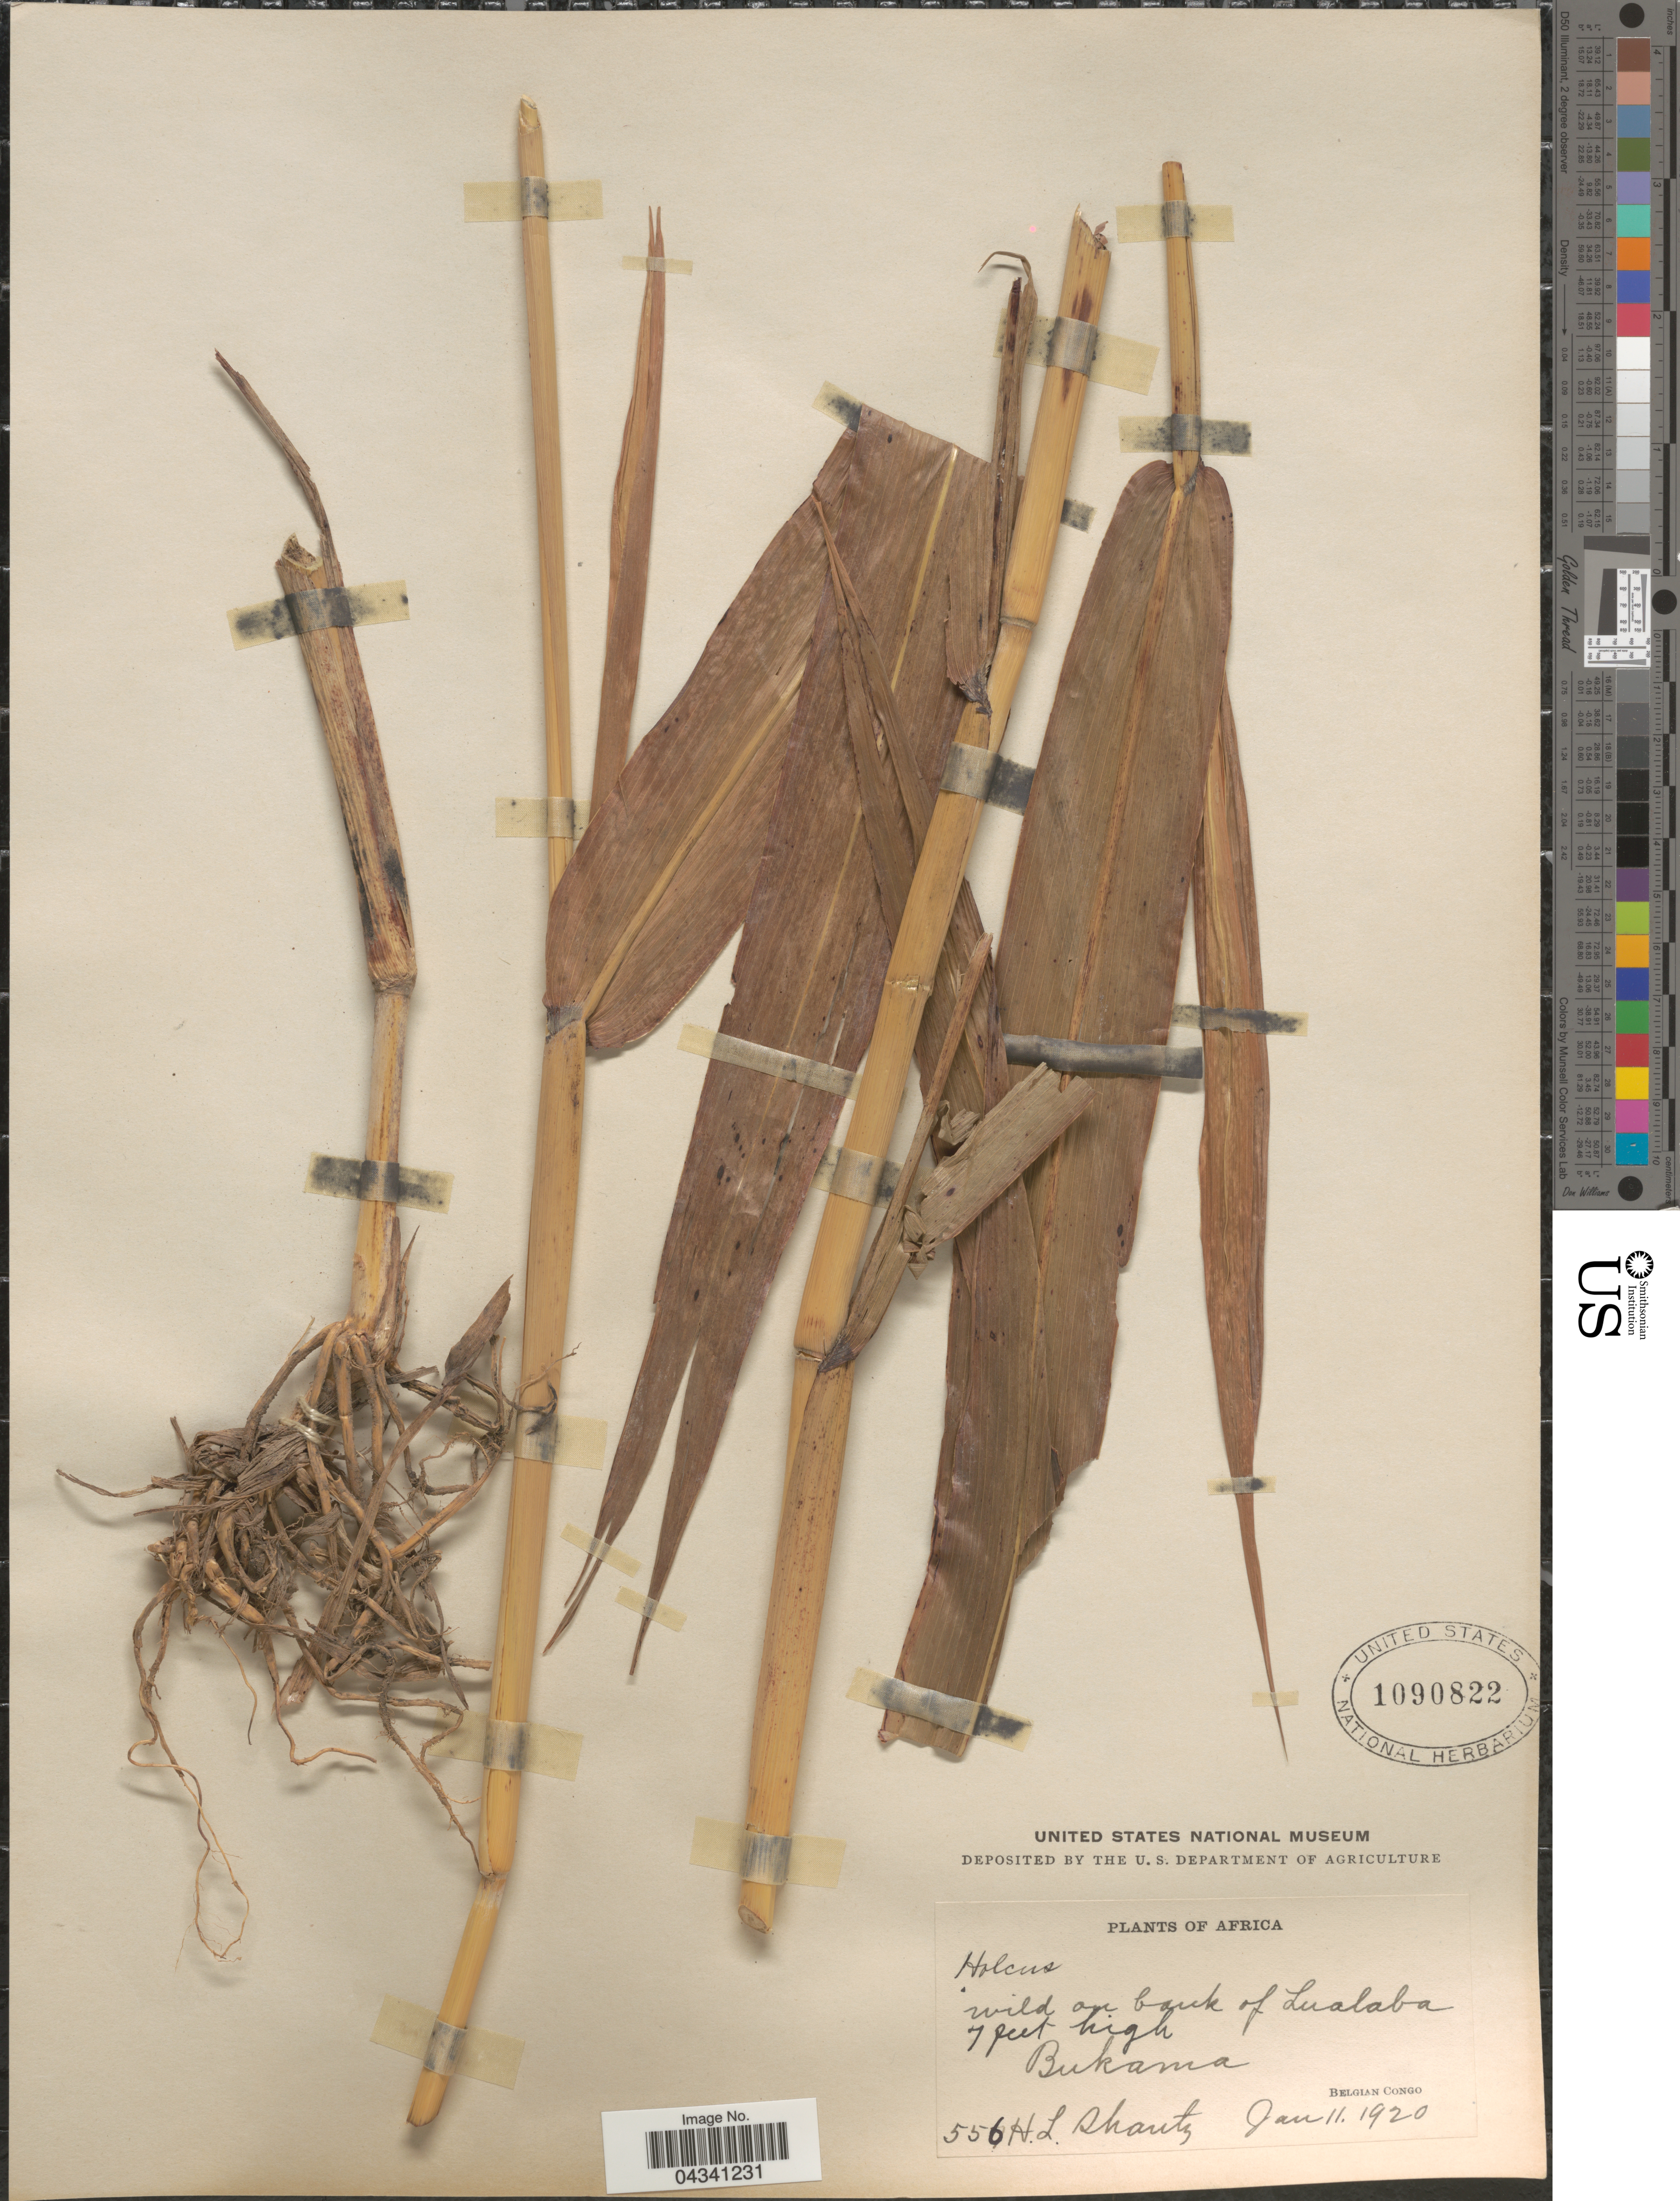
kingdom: Plantae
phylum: Tracheophyta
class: Liliopsida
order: Poales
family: Poaceae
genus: Sorghum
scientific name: Sorghum sp.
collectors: H. Shantz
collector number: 556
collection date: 1920-01-11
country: Congo, Democratic Republic of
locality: Wild on bank of Lualaba. Bukama. Belgian Congo.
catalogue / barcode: US 1090822